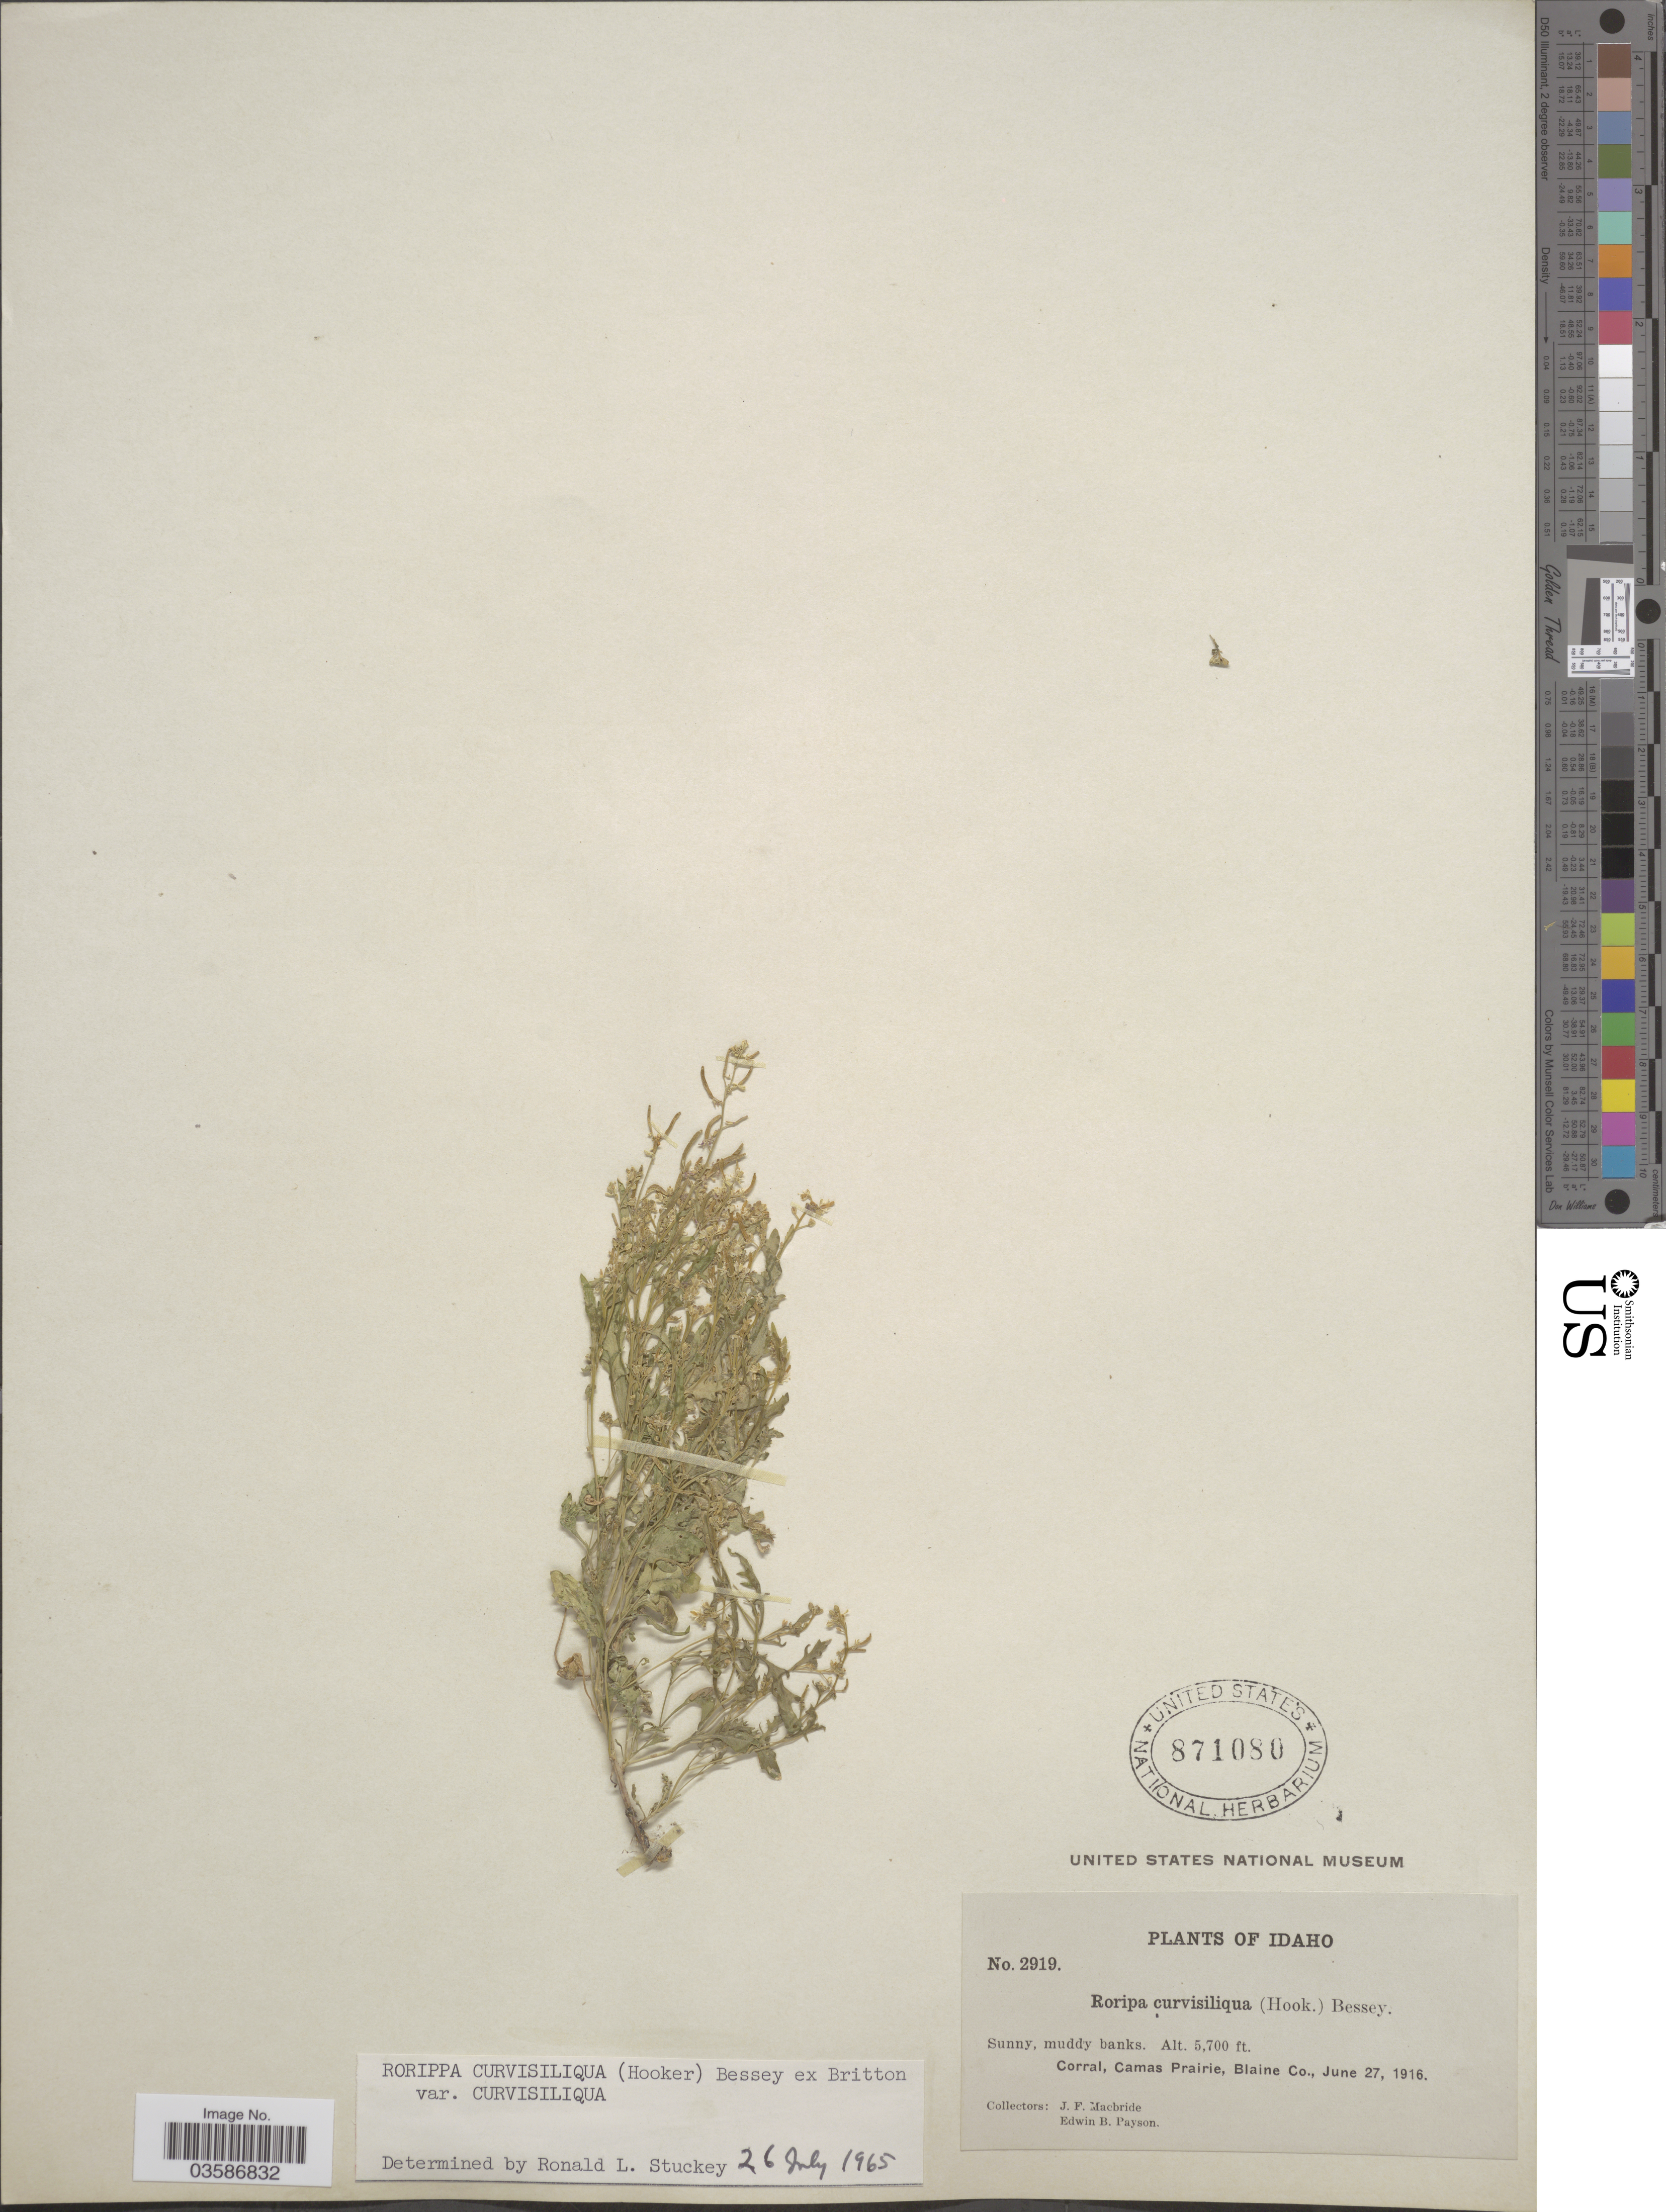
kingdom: Plantae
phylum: Tracheophyta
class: Magnoliopsida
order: Brassicales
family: Brassicaceae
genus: Rorippa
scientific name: Rorippa curvisiliqua var. curvisiliqua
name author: (Hook.) Bessey ex Britton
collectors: J. F. Macbride & E. B. Payson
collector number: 2919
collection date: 1916-06-27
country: United States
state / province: Idaho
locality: Corral, Camas Prairie, Blaine Co.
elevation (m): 1737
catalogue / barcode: US 871080